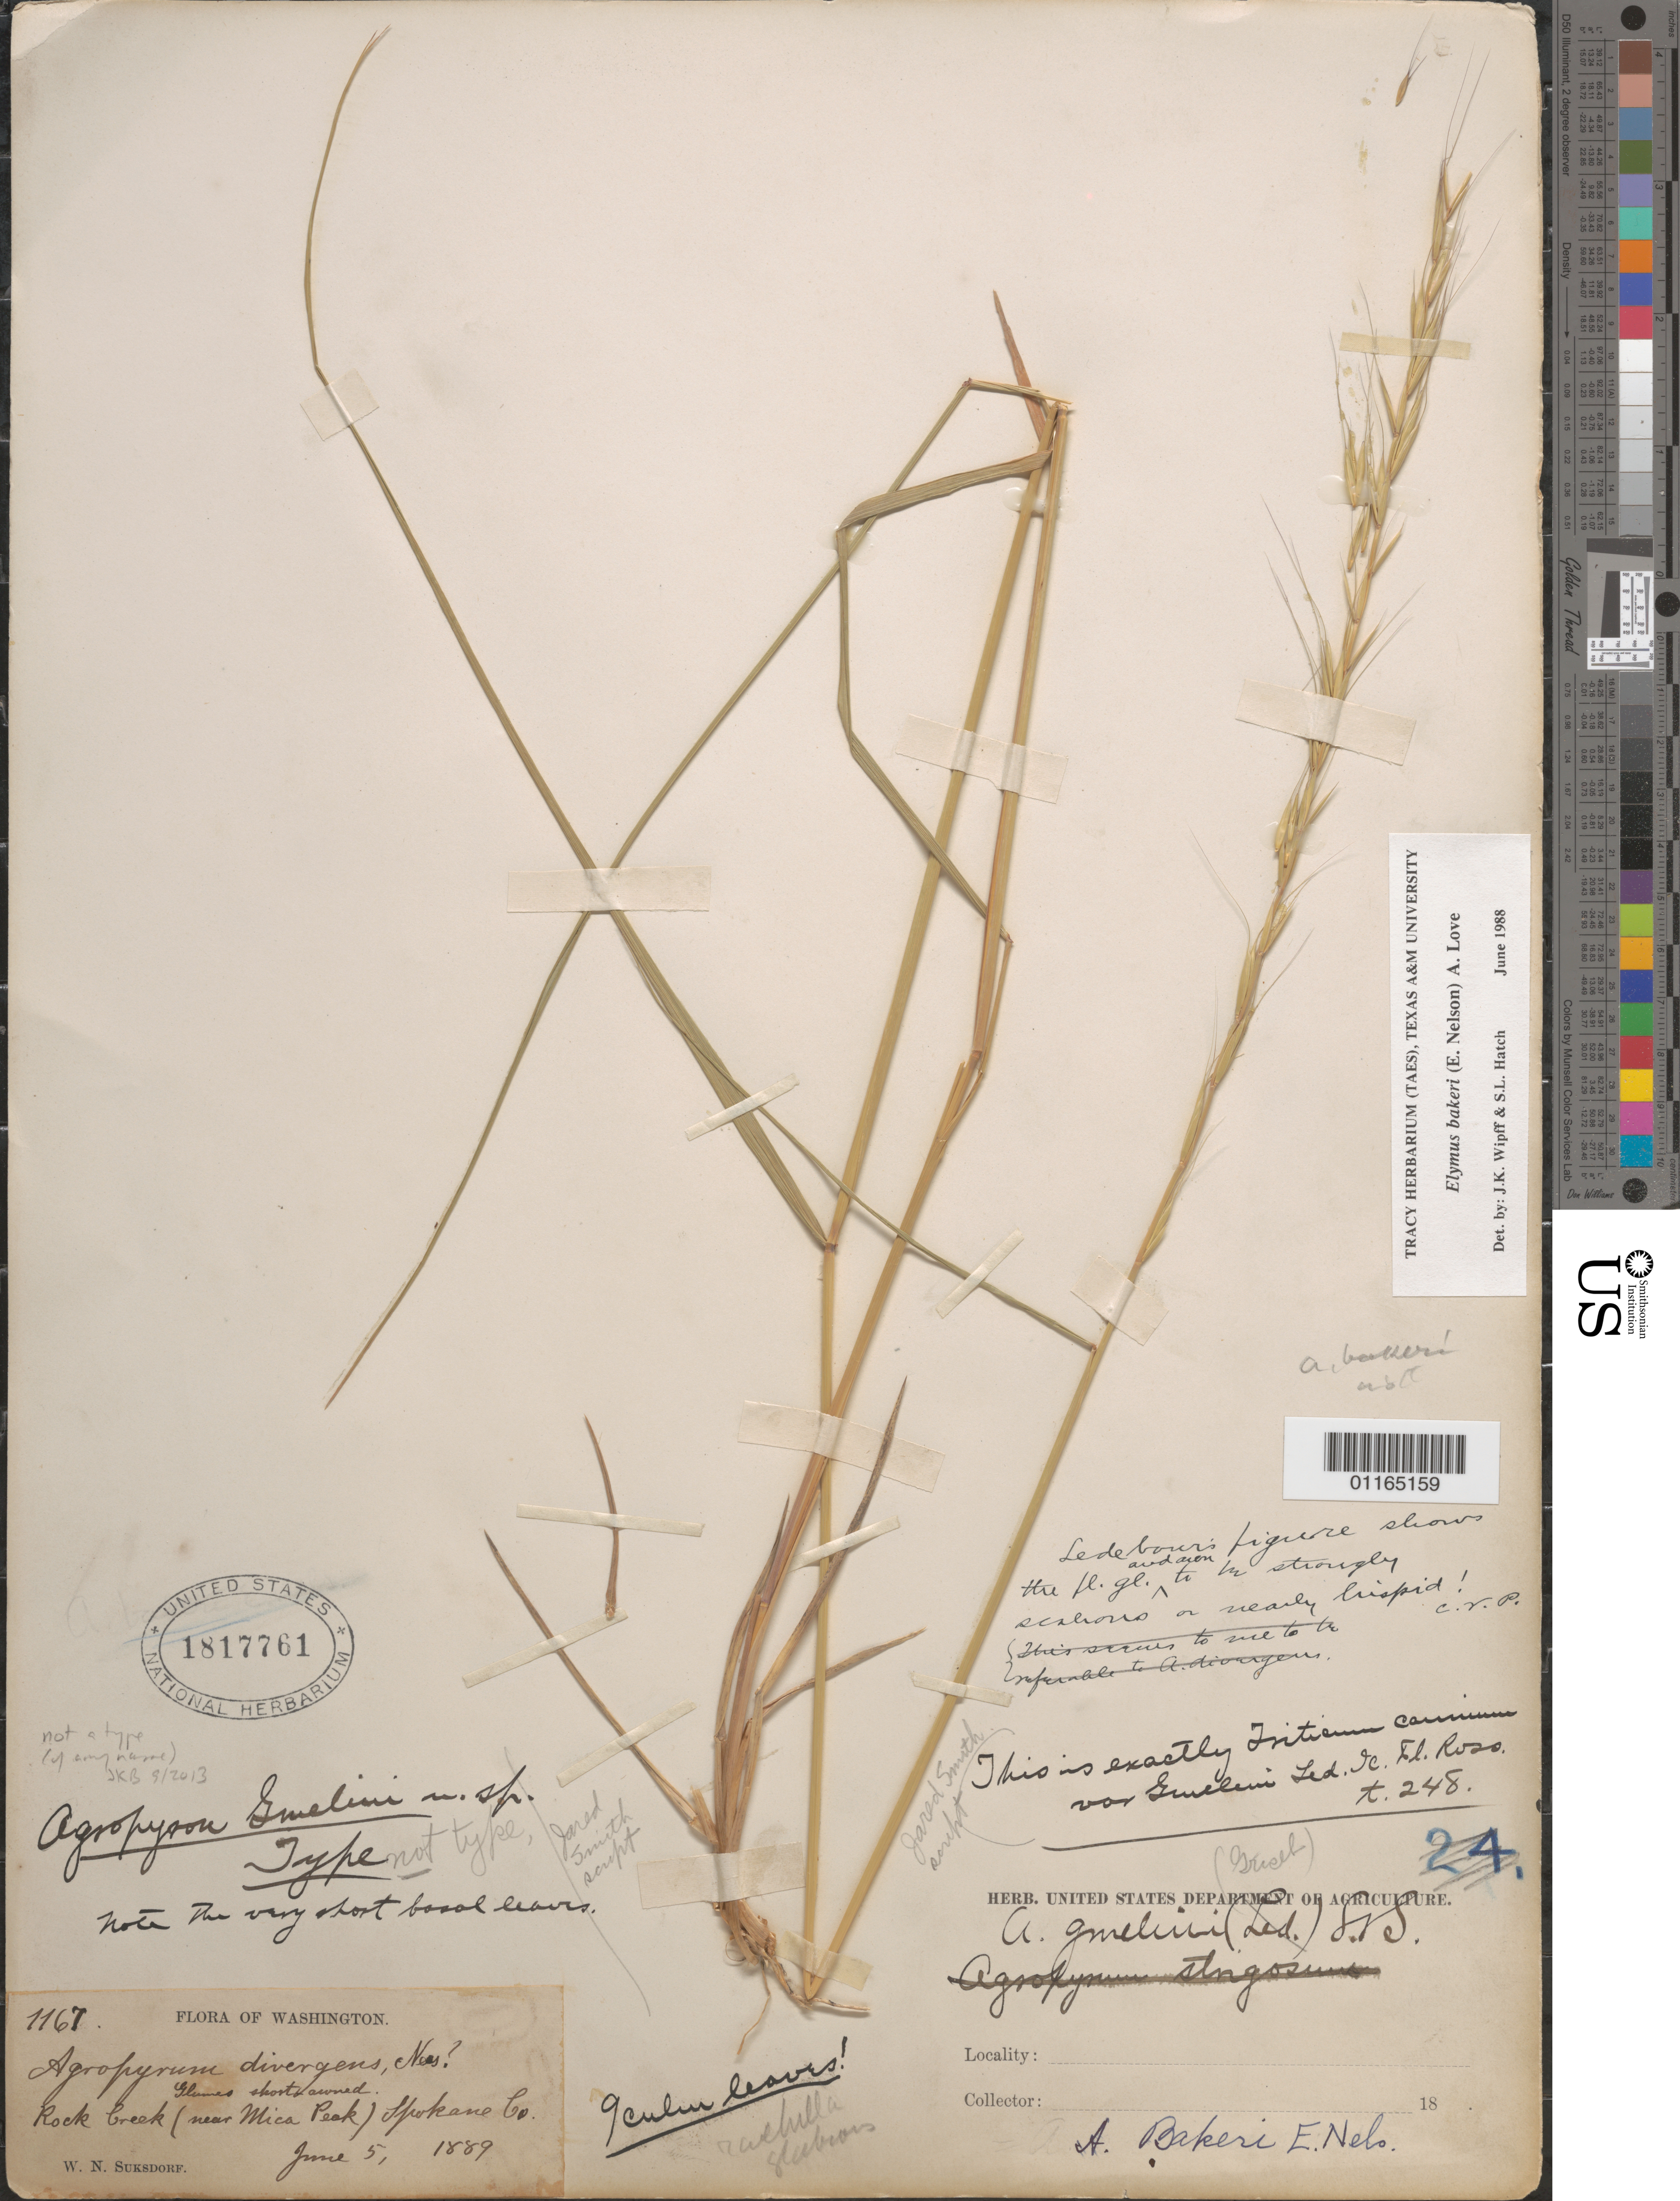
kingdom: Plantae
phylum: Tracheophyta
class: Liliopsida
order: Poales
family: Poaceae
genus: Elymus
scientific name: Elymus bakeri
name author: (E.E. Nelson) Á. Löve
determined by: Wipff, J. K.; Hatch, S. L.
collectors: W. N. Suksdorf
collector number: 1167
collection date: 1889-06-05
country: United States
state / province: Washington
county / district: Spokane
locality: Rock Creek, near Mica Peak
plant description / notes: Annotated as "Type" of "Agropyron Gmelini n. sp." but apparently not a type of any name.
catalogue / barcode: US 1817761